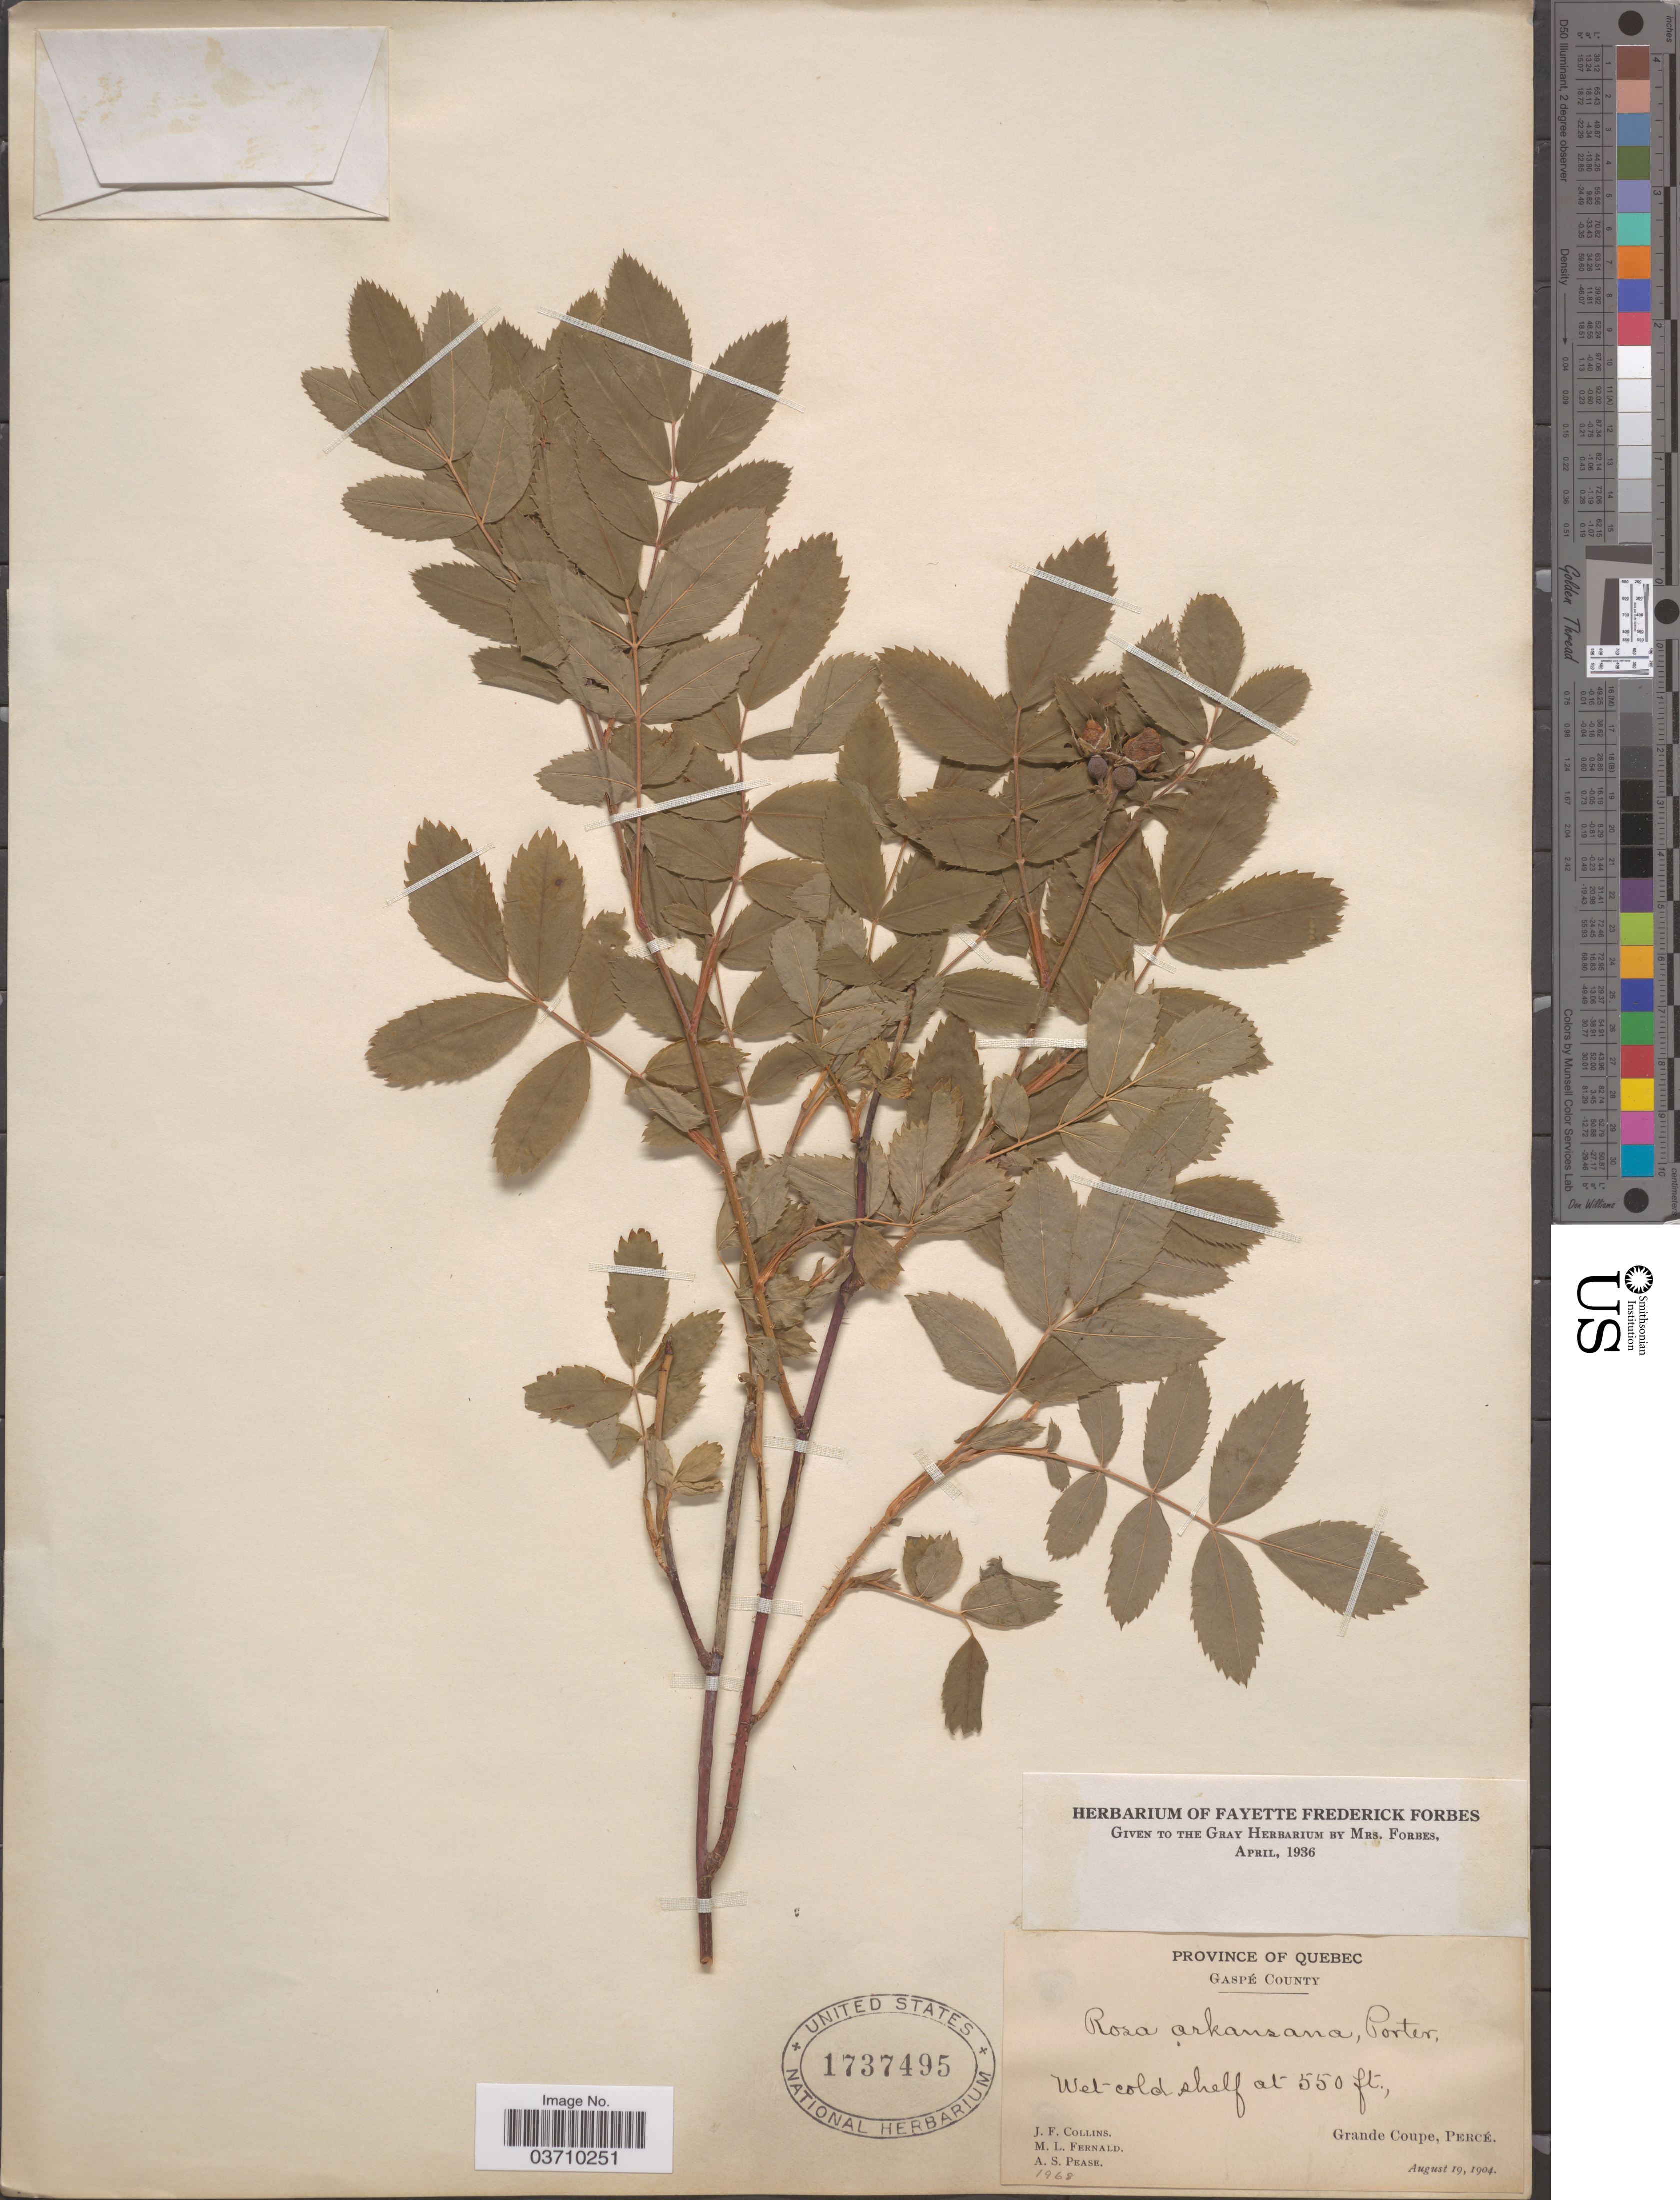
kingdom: Plantae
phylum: Tracheophyta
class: Magnoliopsida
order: Rosales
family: Rosaceae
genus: Rosa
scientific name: Rosa arkansana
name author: Porter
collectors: J. Collins, M. L. Fernald & A. S. Pease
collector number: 1968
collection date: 1904-08-19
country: Canada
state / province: Quebec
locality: Gaspé County. Grande Coupe, Percé.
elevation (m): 168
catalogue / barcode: US 1737495